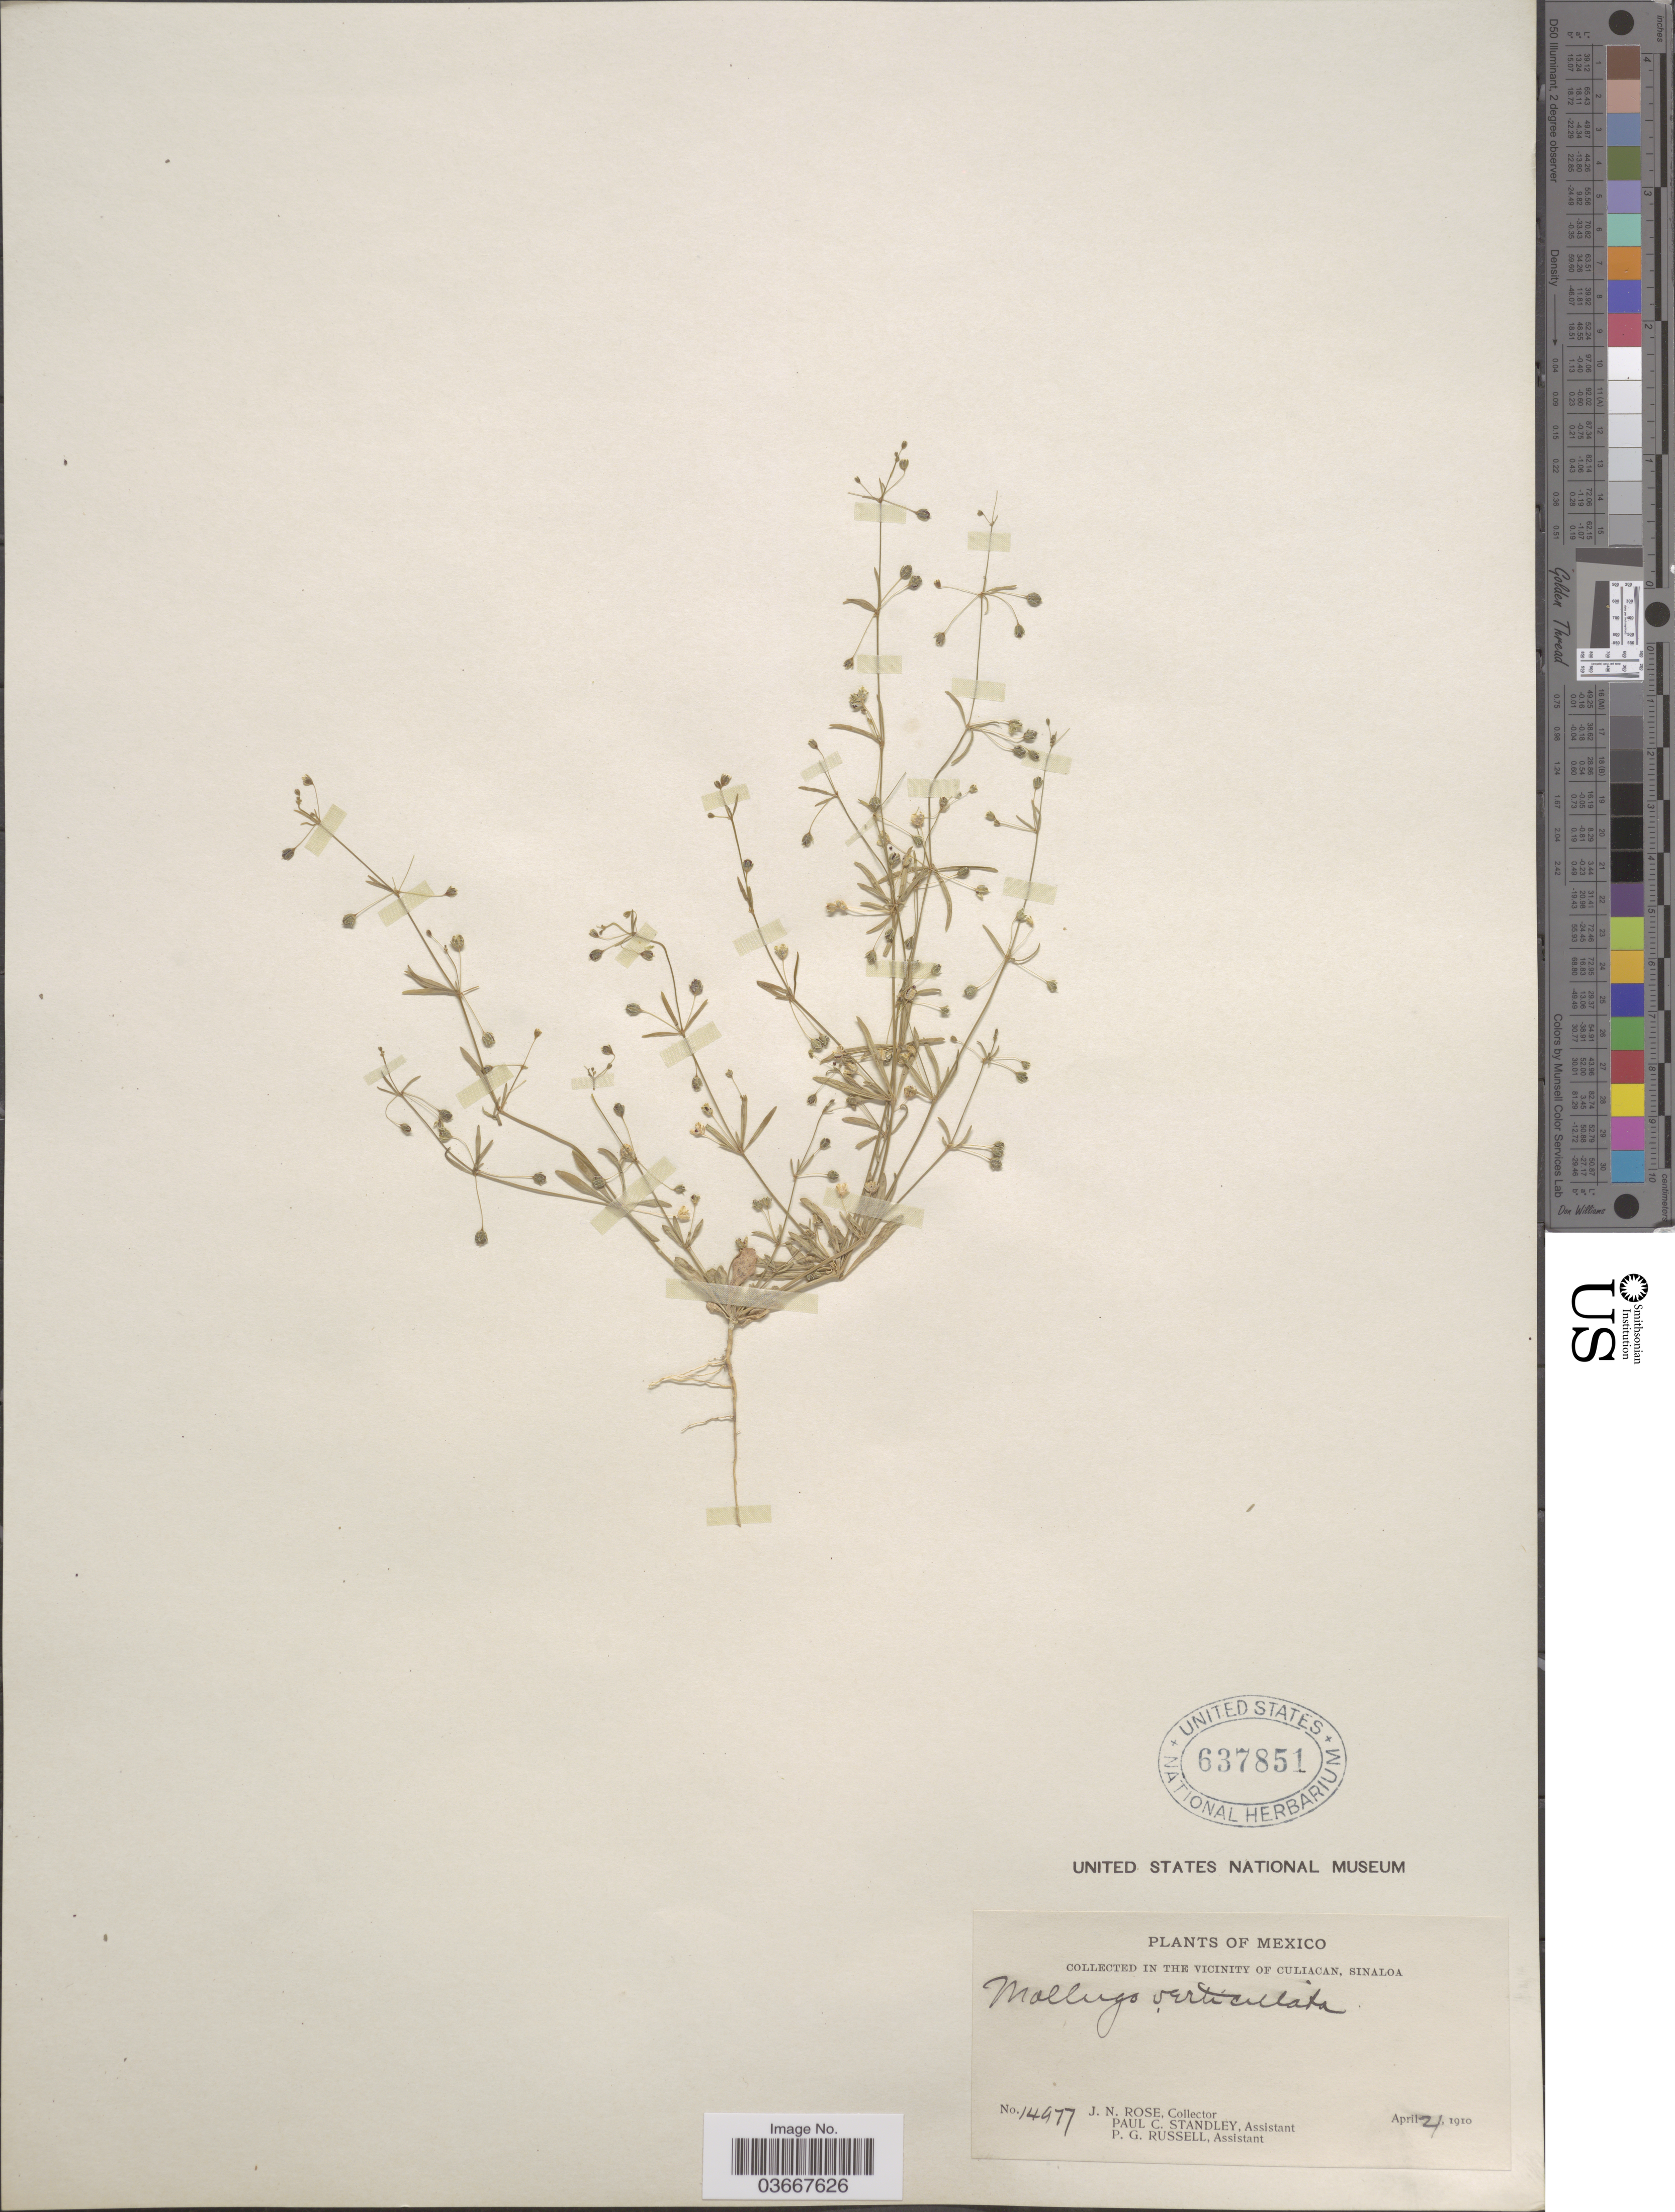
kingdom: Plantae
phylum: Tracheophyta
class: Magnoliopsida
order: Caryophyllales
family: Molluginaceae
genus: Mollugo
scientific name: Mollugo verticillata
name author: L.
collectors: J. N. Rose, P. C. Standley & P. G. Russell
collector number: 14977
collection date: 1910-04-21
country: Mexico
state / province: Sinaloa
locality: In the vicinity of Culiacan.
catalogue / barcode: US 637851